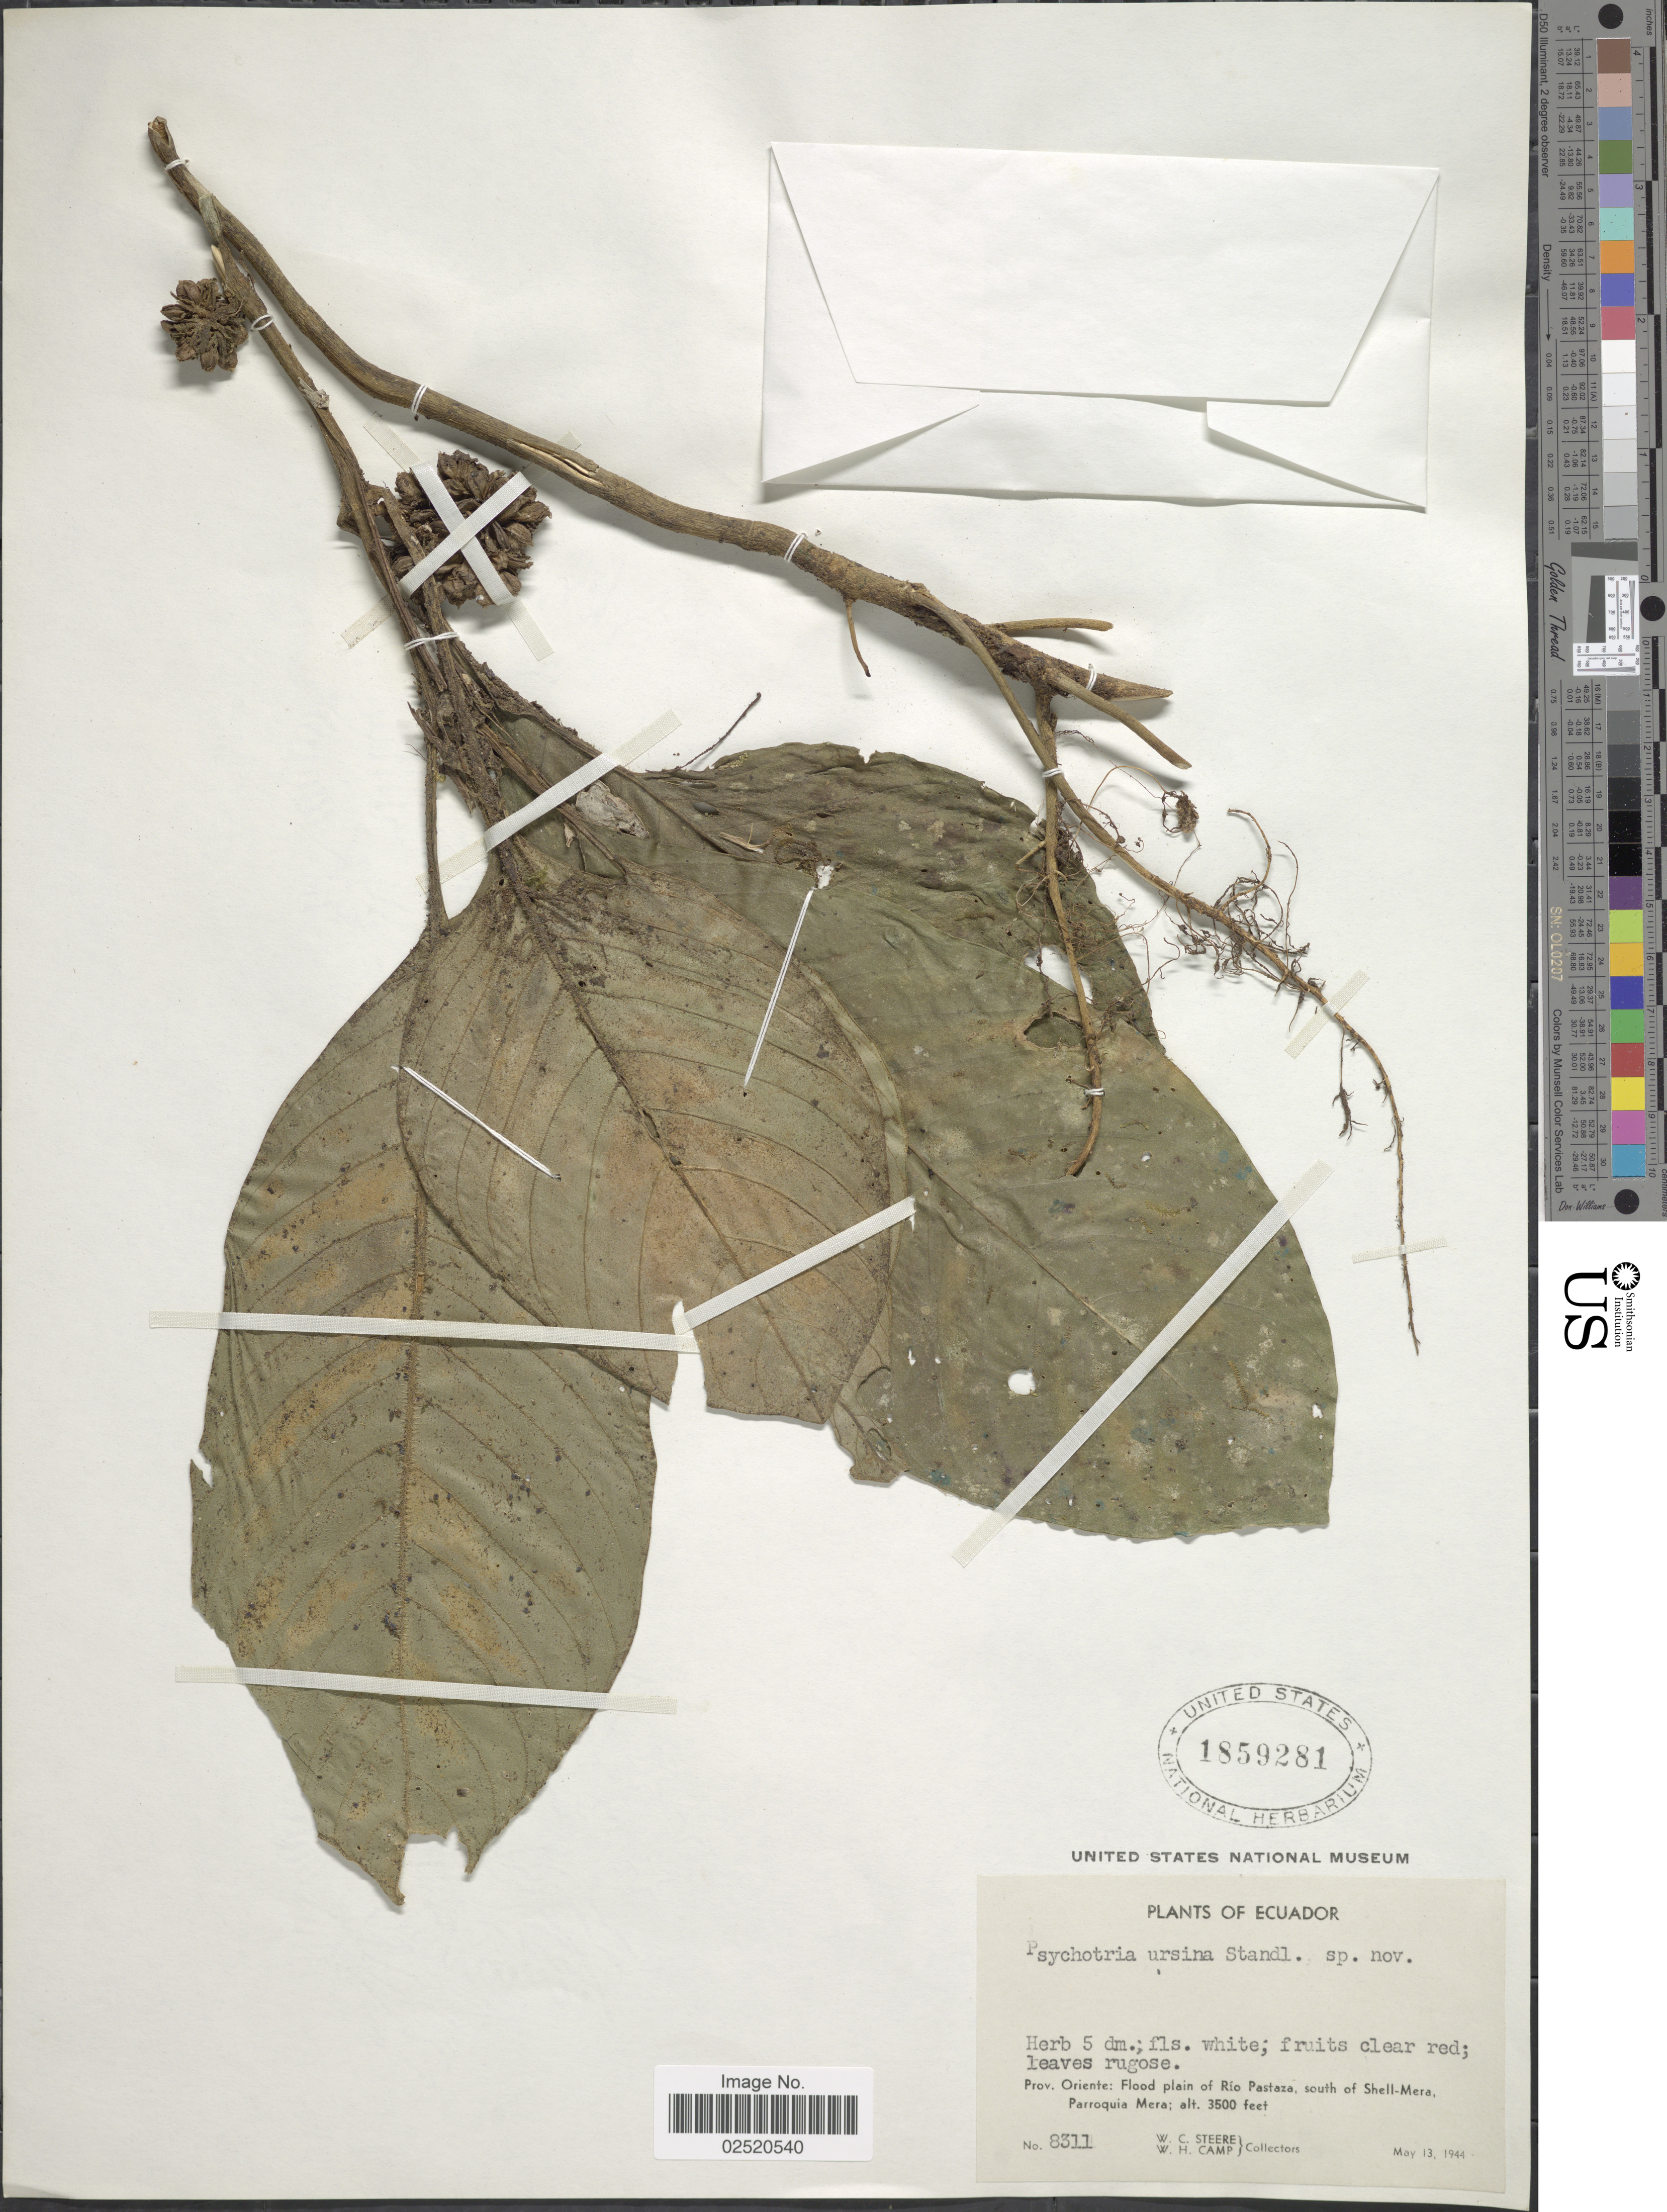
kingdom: Plantae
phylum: Tracheophyta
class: Magnoliopsida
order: Gentianales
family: Rubiaceae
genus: Psychotria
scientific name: Psychotria ursina Standl. sp. nov. ined.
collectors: W. C. Steere & W. H. Camp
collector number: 8311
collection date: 1944-05-13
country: Ecuador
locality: Prov. Oriente: Flood plain of Río Pastaza, south of Shell-Mera, Parroquia Mera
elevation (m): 1067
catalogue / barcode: US 1859281